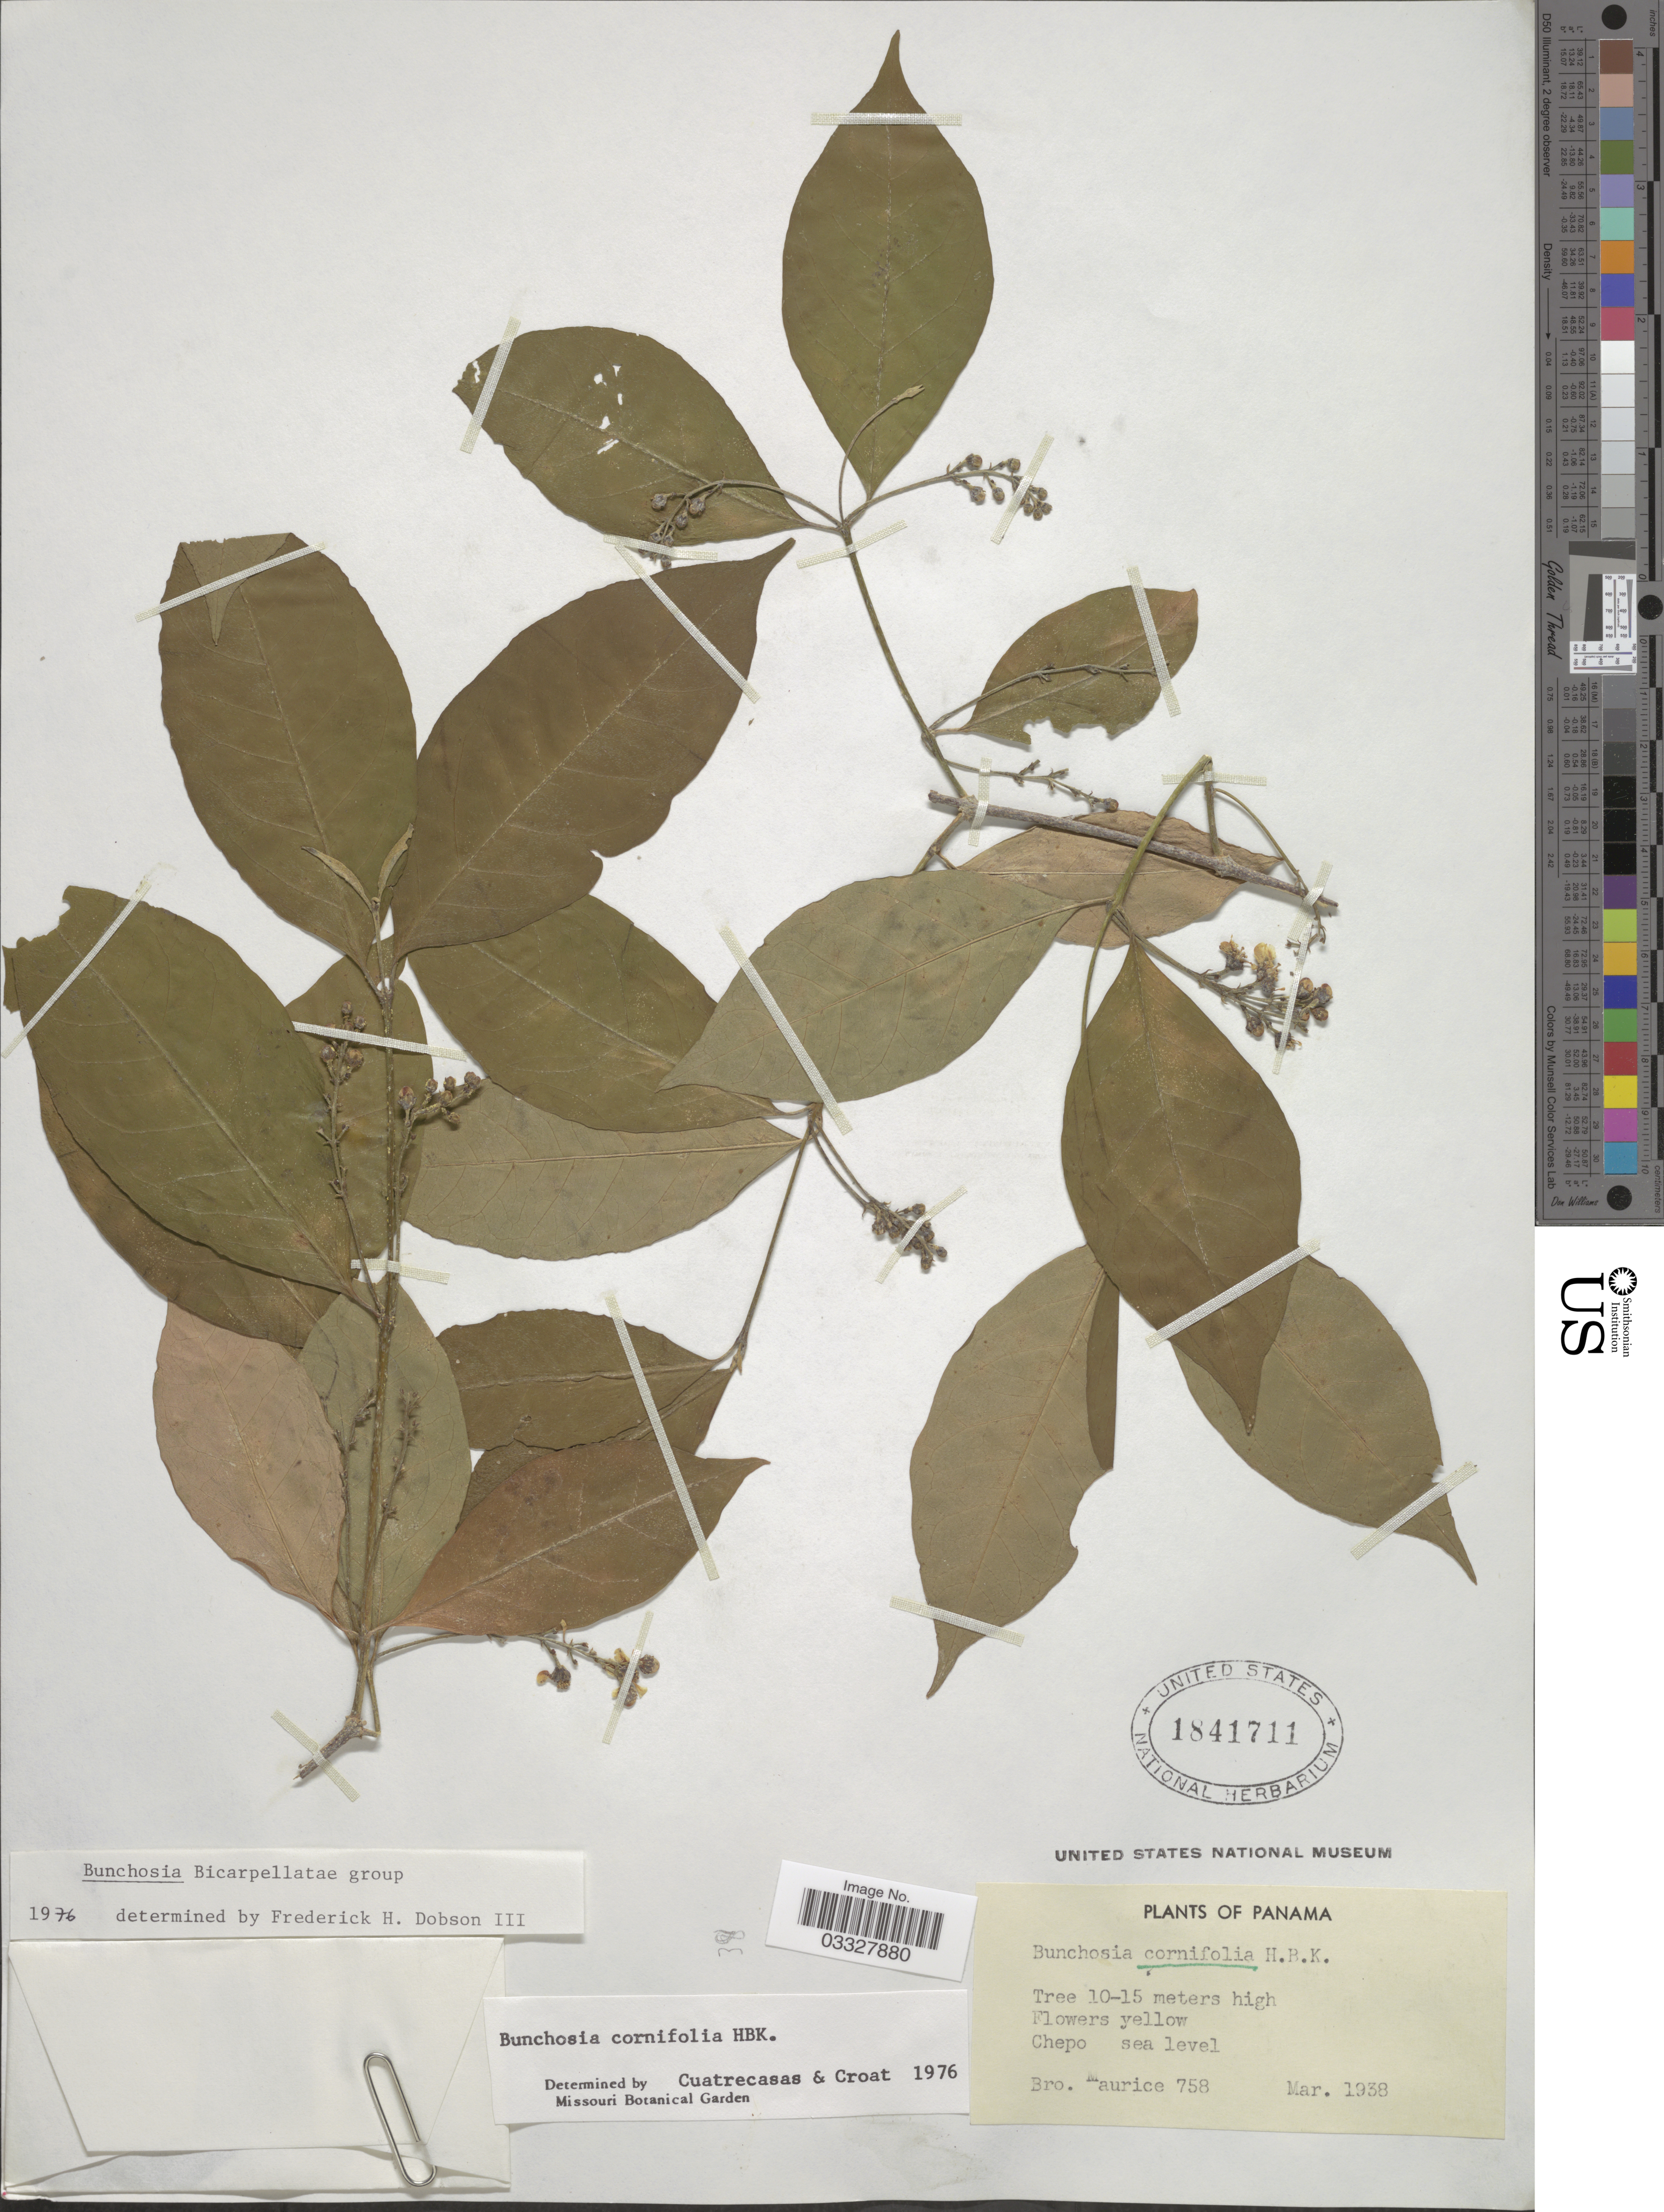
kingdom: Plantae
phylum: Tracheophyta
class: Magnoliopsida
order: Malpighiales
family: Malpighiaceae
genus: Bunchosia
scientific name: Bunchosia cornifolia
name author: Kunth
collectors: B. Maurice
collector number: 758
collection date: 1938-03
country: Panama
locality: Chepo.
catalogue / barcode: US 1841711